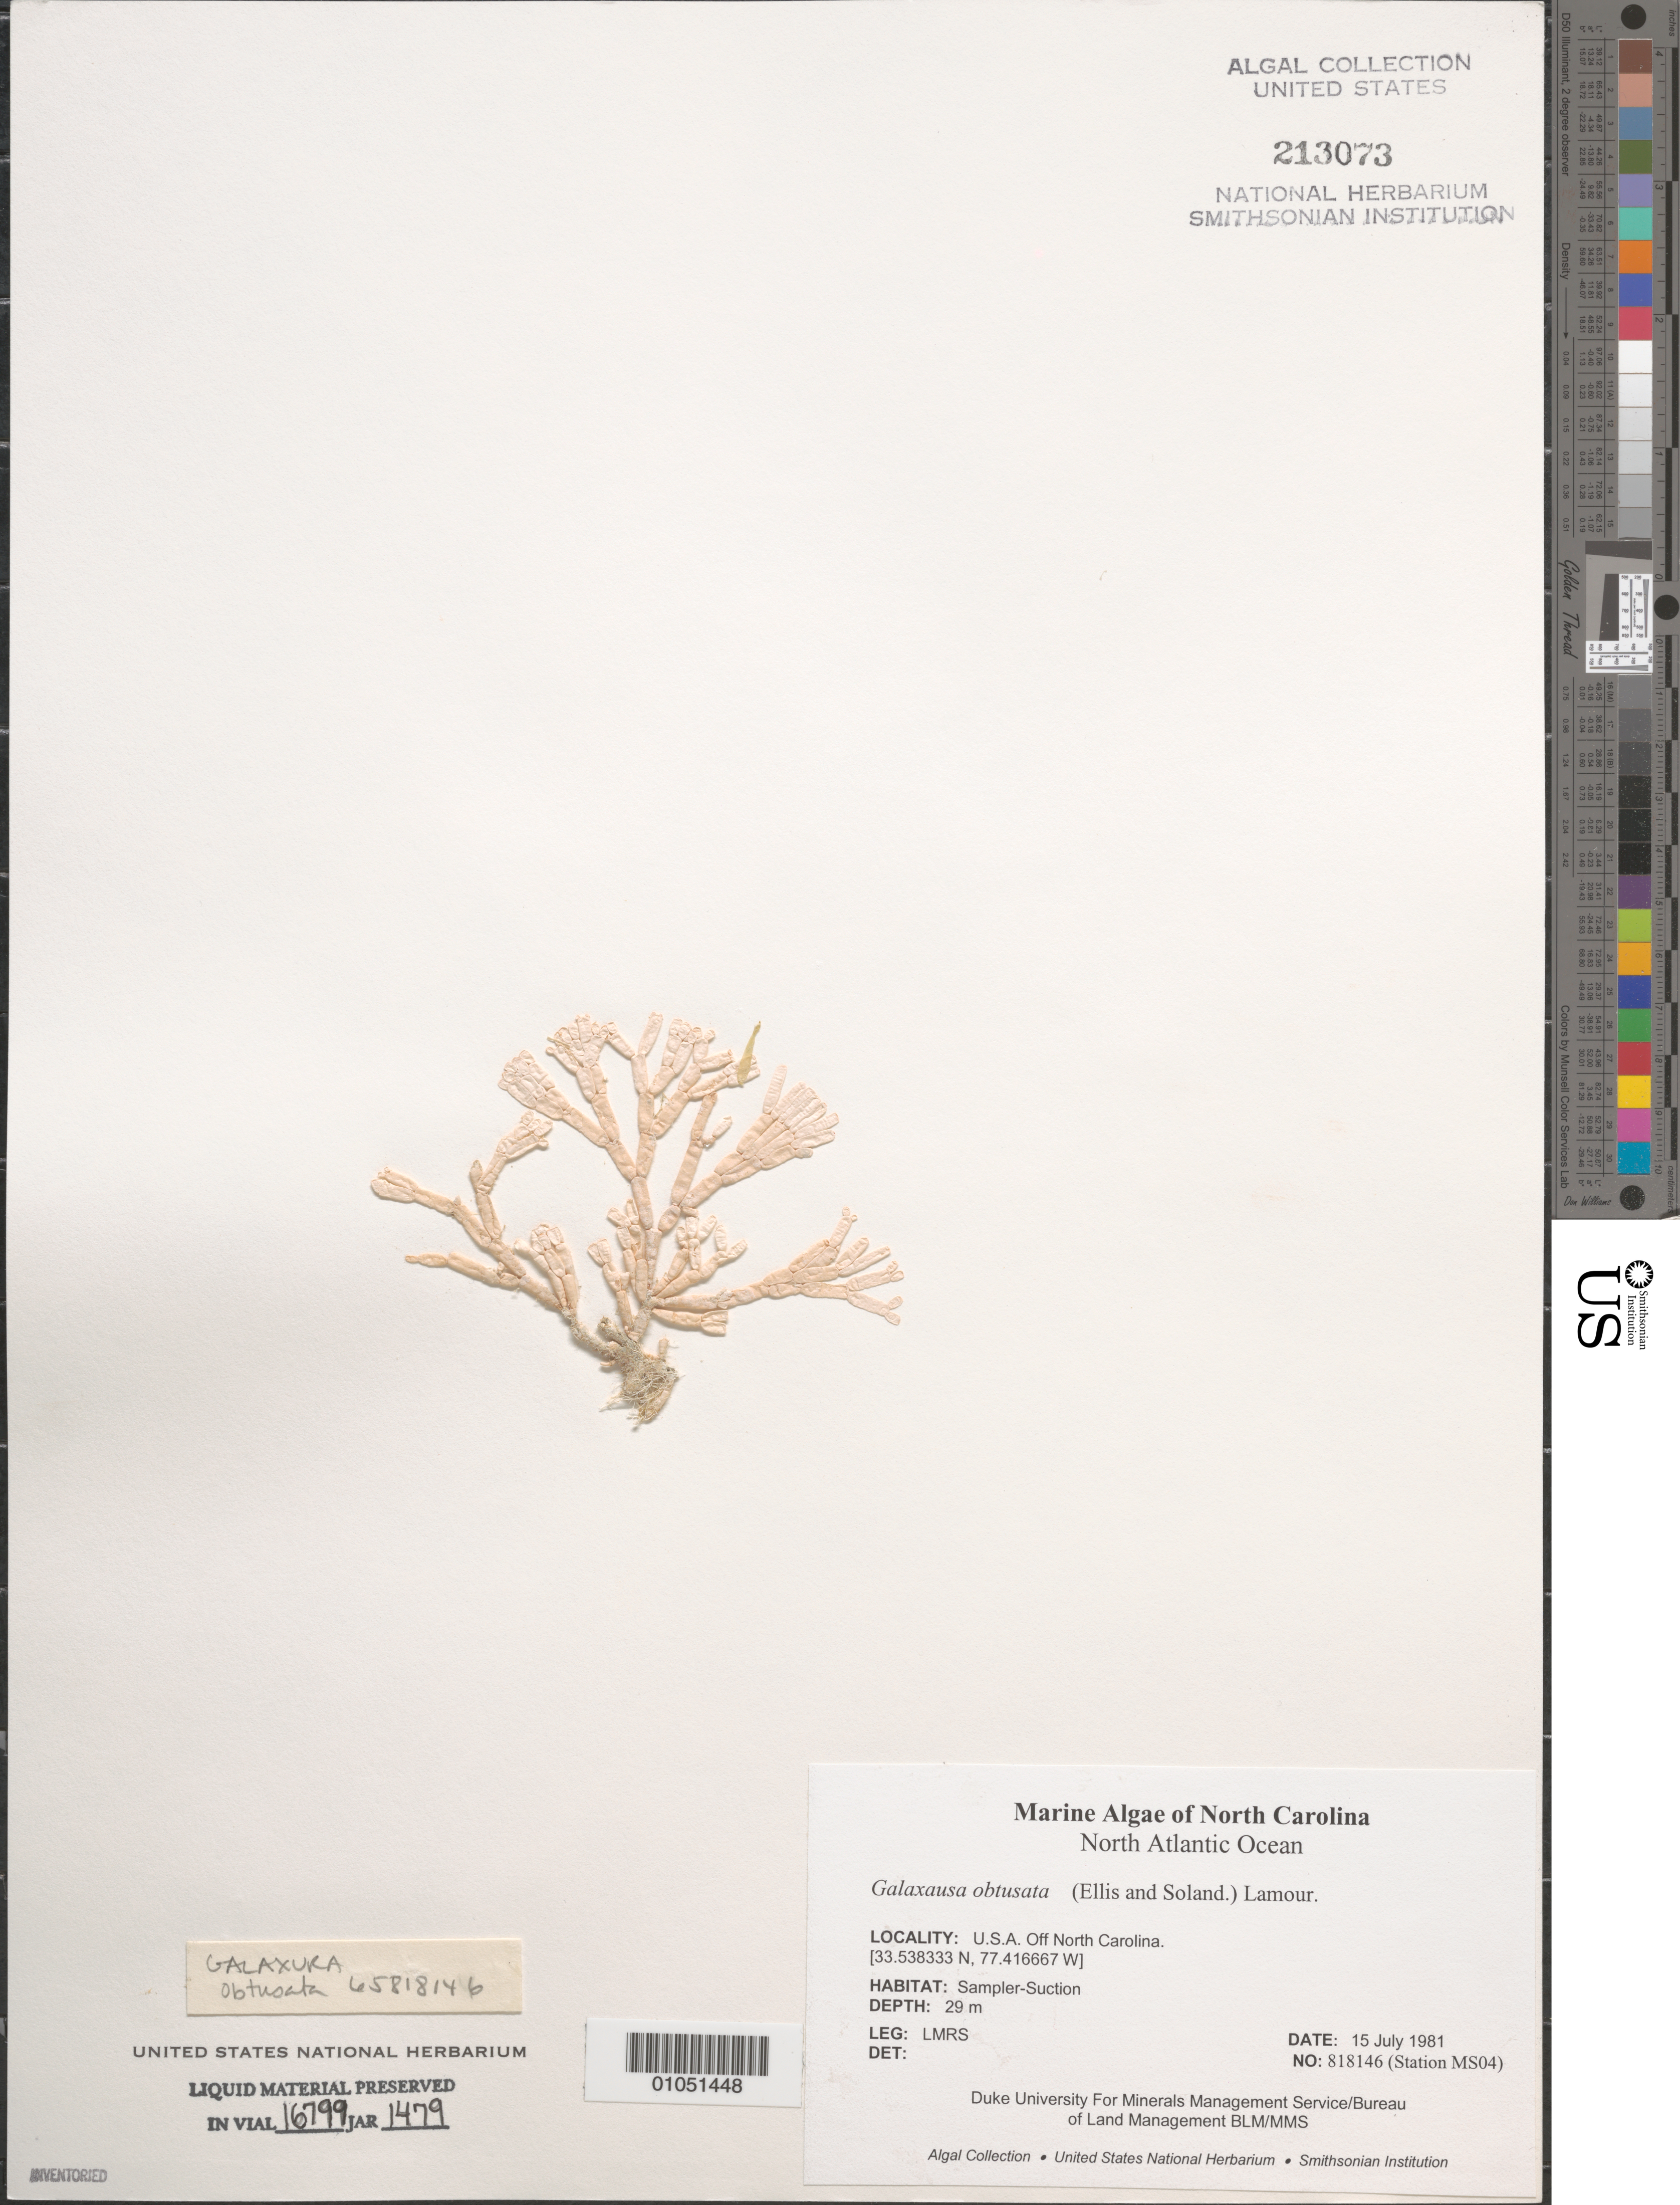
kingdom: Plantae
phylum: Rhodophyta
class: Florideophyceae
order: Nemaliales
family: Galaxauraceae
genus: Dichotomaria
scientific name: Dichotomaria obtusata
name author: (Ellis & Sol.) Lam.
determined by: Algae name updating Project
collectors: LMRS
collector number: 818146 (Station MS04)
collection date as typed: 15 Jul 1981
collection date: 1981-07-15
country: United States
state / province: North Carolina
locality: North Atlantic Ocean off North Carolina coast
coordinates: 33.538333 N, 77.416667 W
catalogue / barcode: US 213073